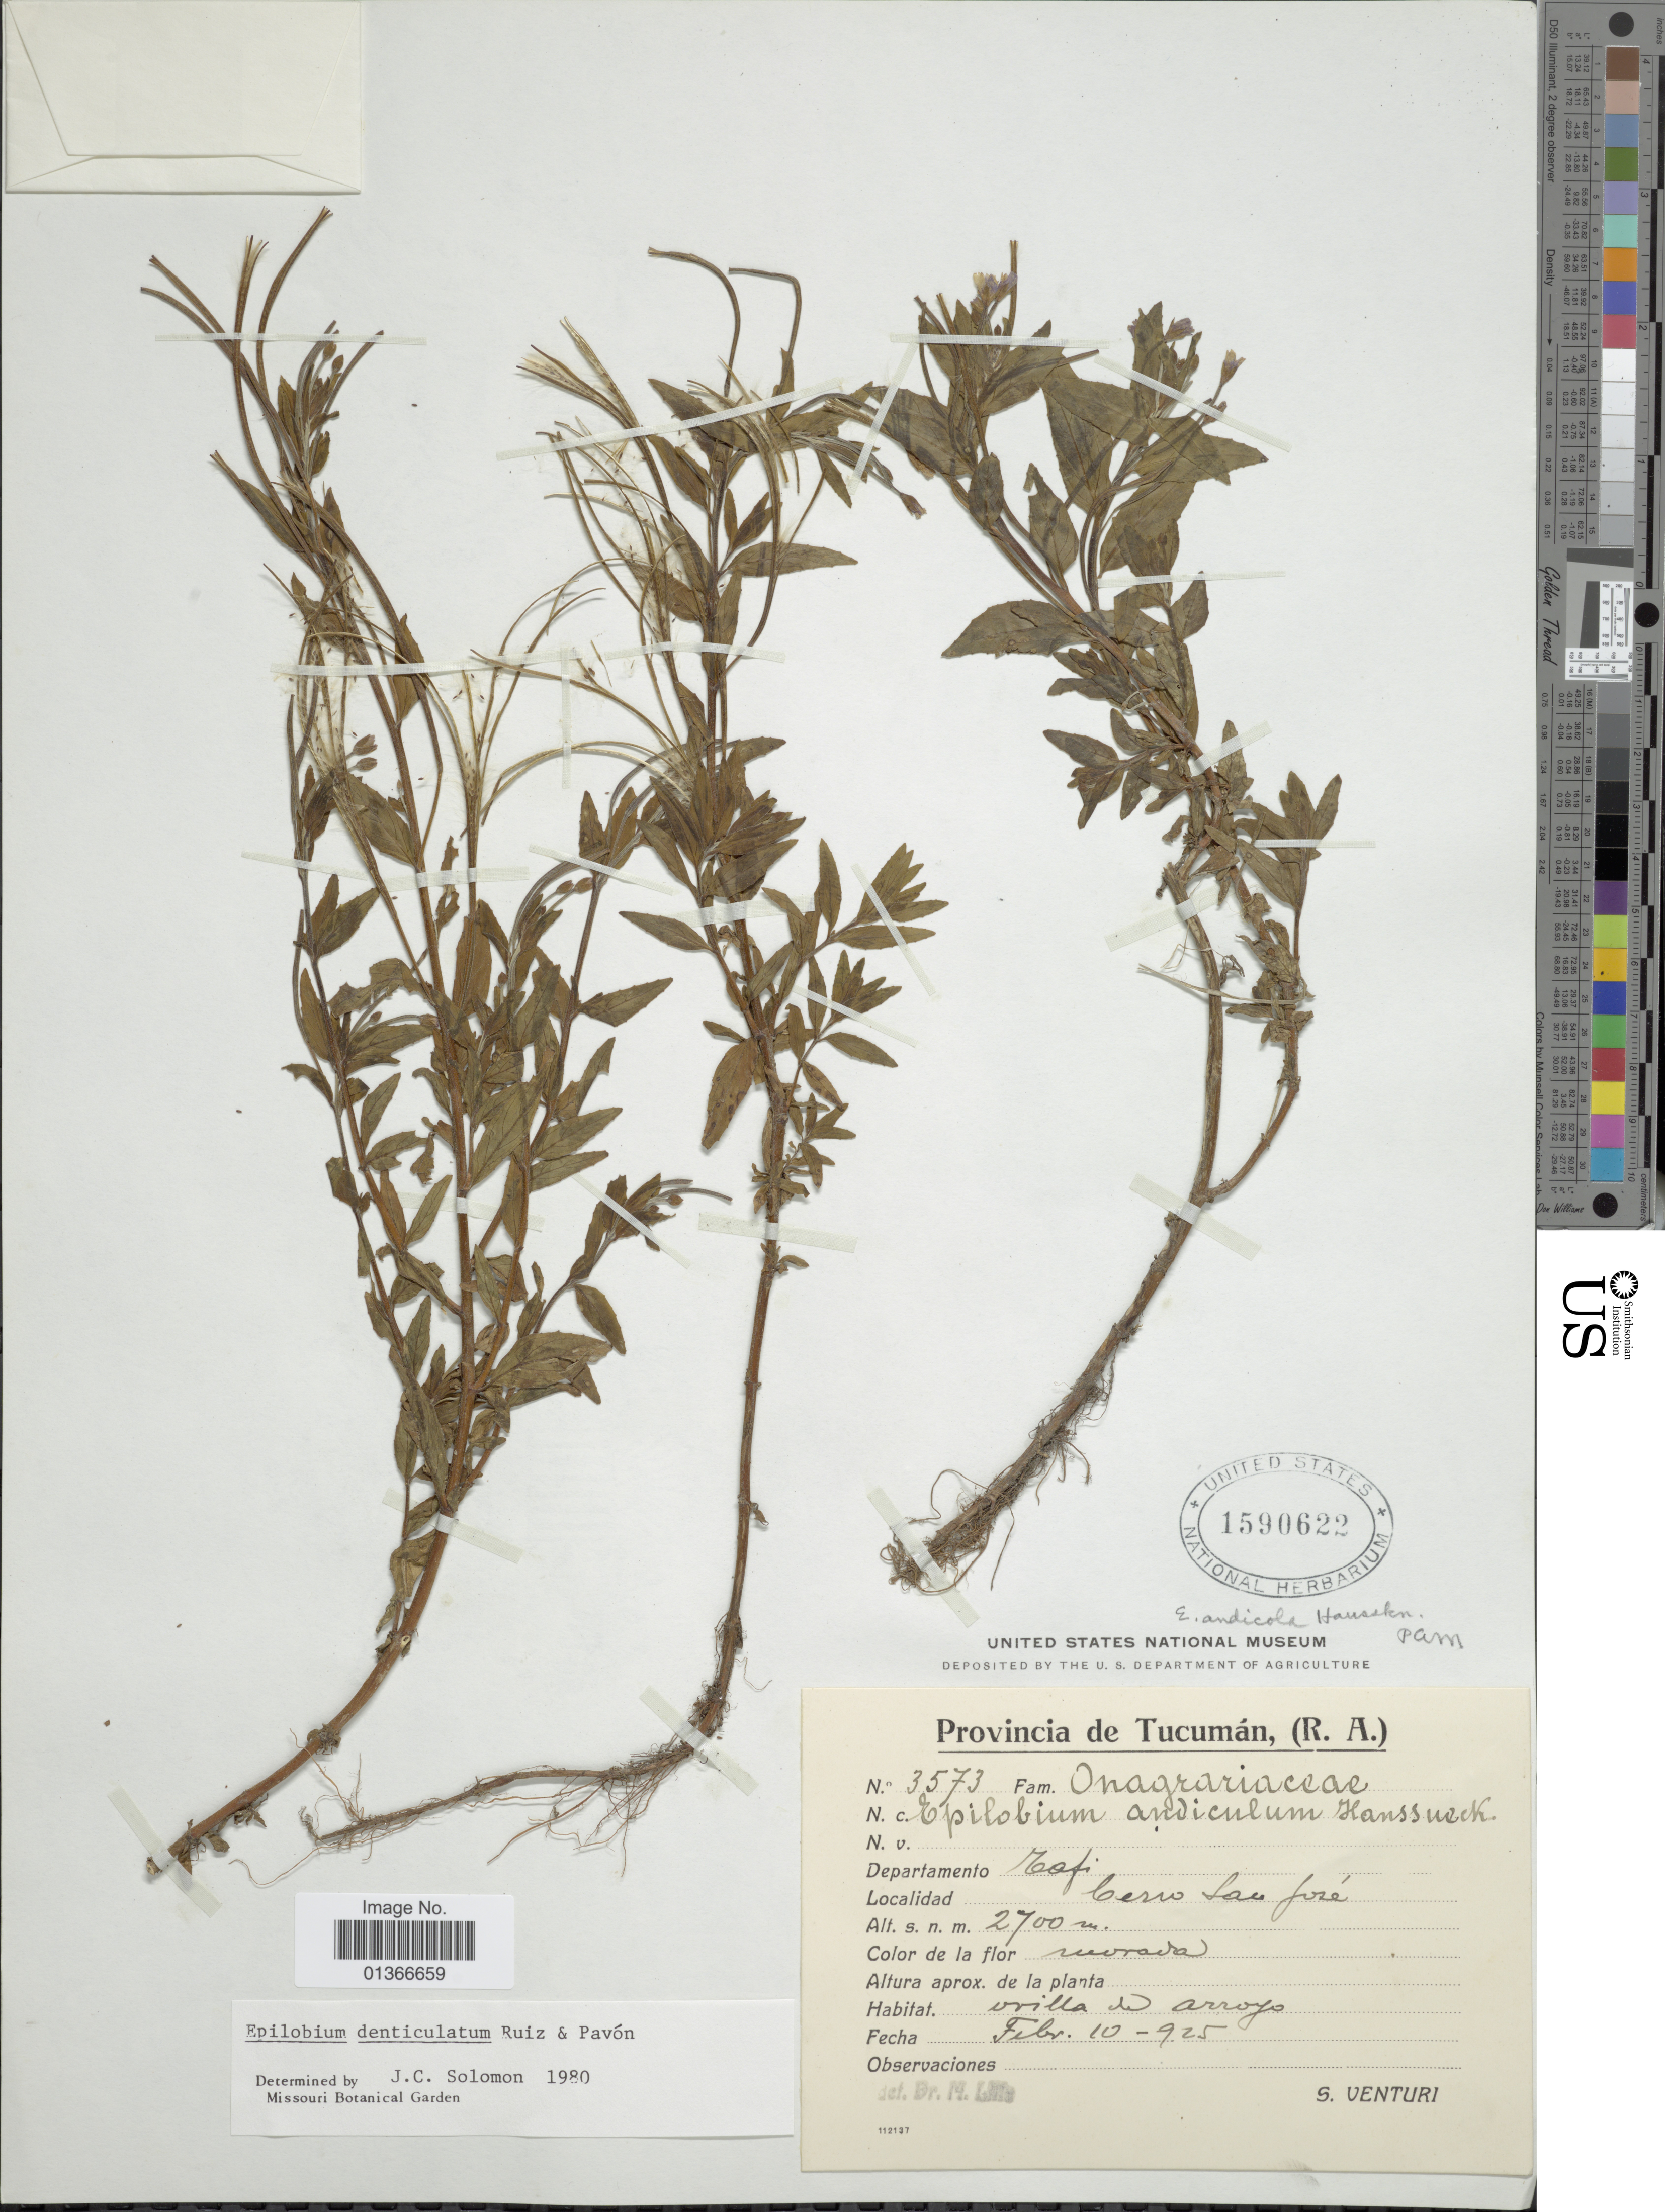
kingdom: Plantae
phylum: Tracheophyta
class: Magnoliopsida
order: Myrtales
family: Onagraceae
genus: Epilobium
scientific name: Epilobium denticulatum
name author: Ruiz & Pav.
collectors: S. Venturi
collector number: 3573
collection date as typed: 925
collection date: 1925-02-10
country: Argentina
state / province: Tucuman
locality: Departamento Tafi, Cerro San José.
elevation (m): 2700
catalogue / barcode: US 1590622